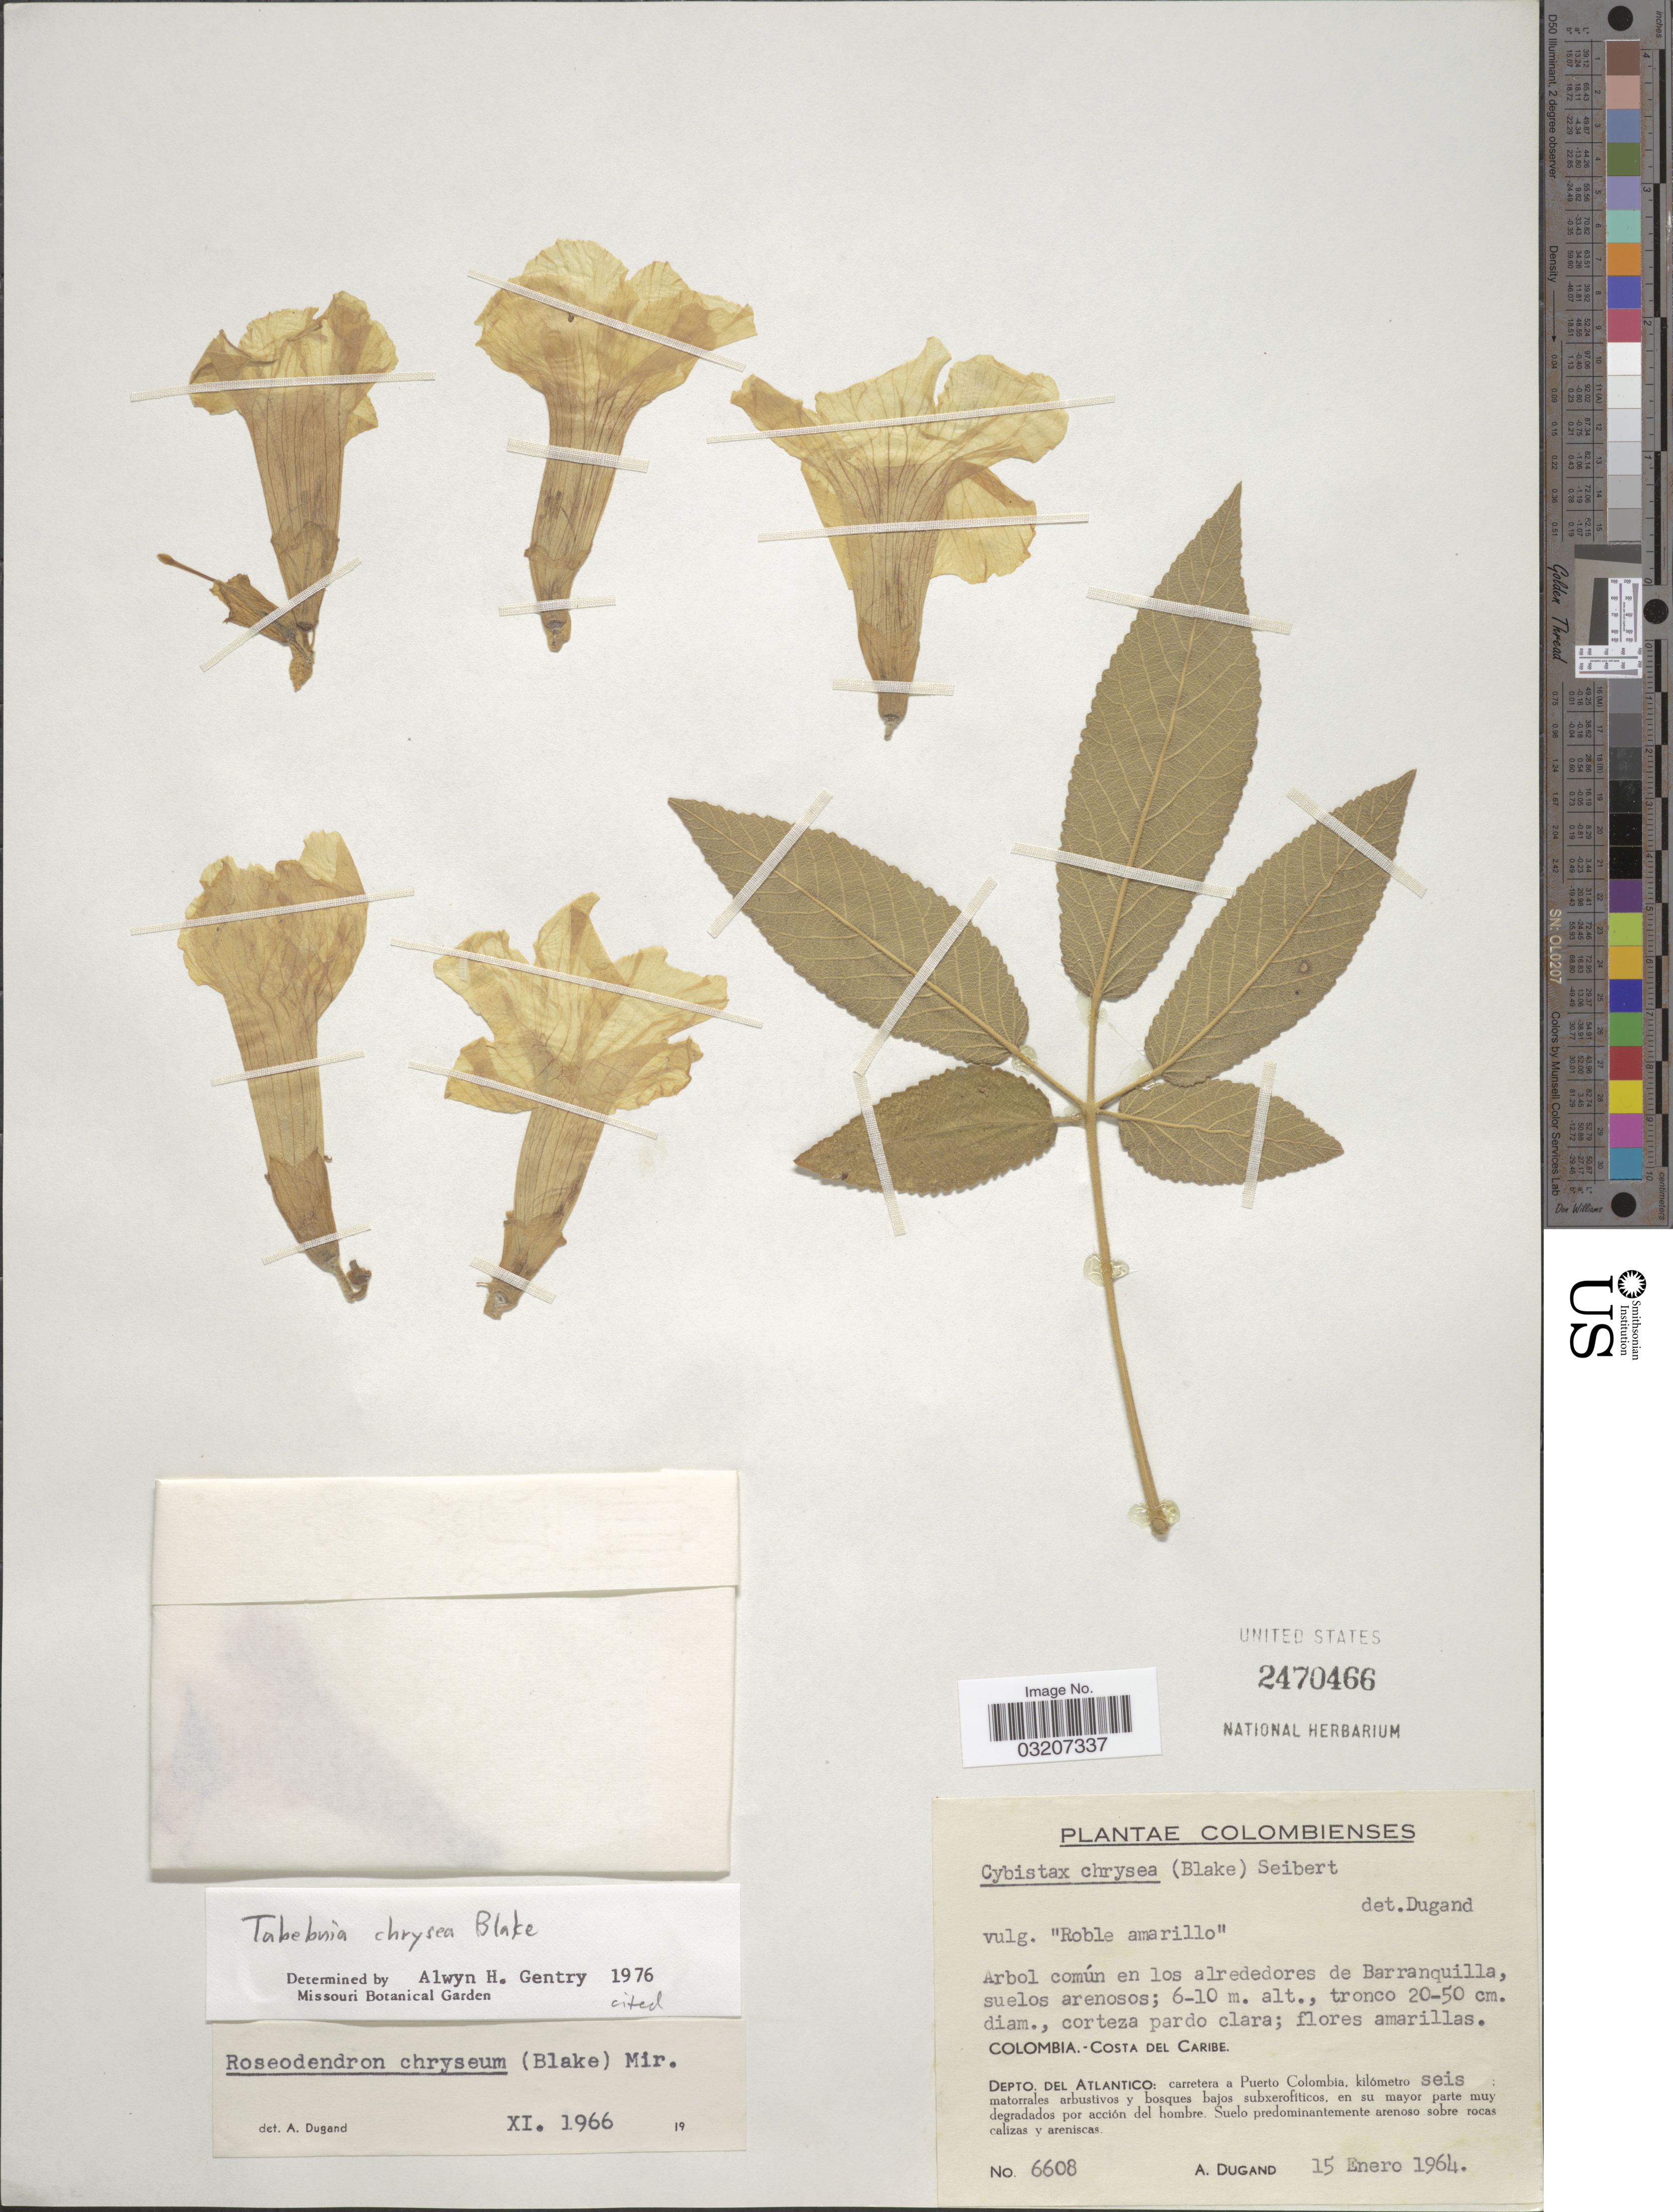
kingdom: Plantae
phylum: Tracheophyta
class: Magnoliopsida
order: Lamiales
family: Bignoniaceae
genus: Roseodendron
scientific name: Roseodendron chryseum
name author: (S.F. Blake) Miranda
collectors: A. Dugand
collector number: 6608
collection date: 1964-01-15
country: Colombia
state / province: Atlántico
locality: Costa del Caribe, Depto. del Atlantico: carretera a Puerto Colombia, kilômetro seis.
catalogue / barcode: US 2470466